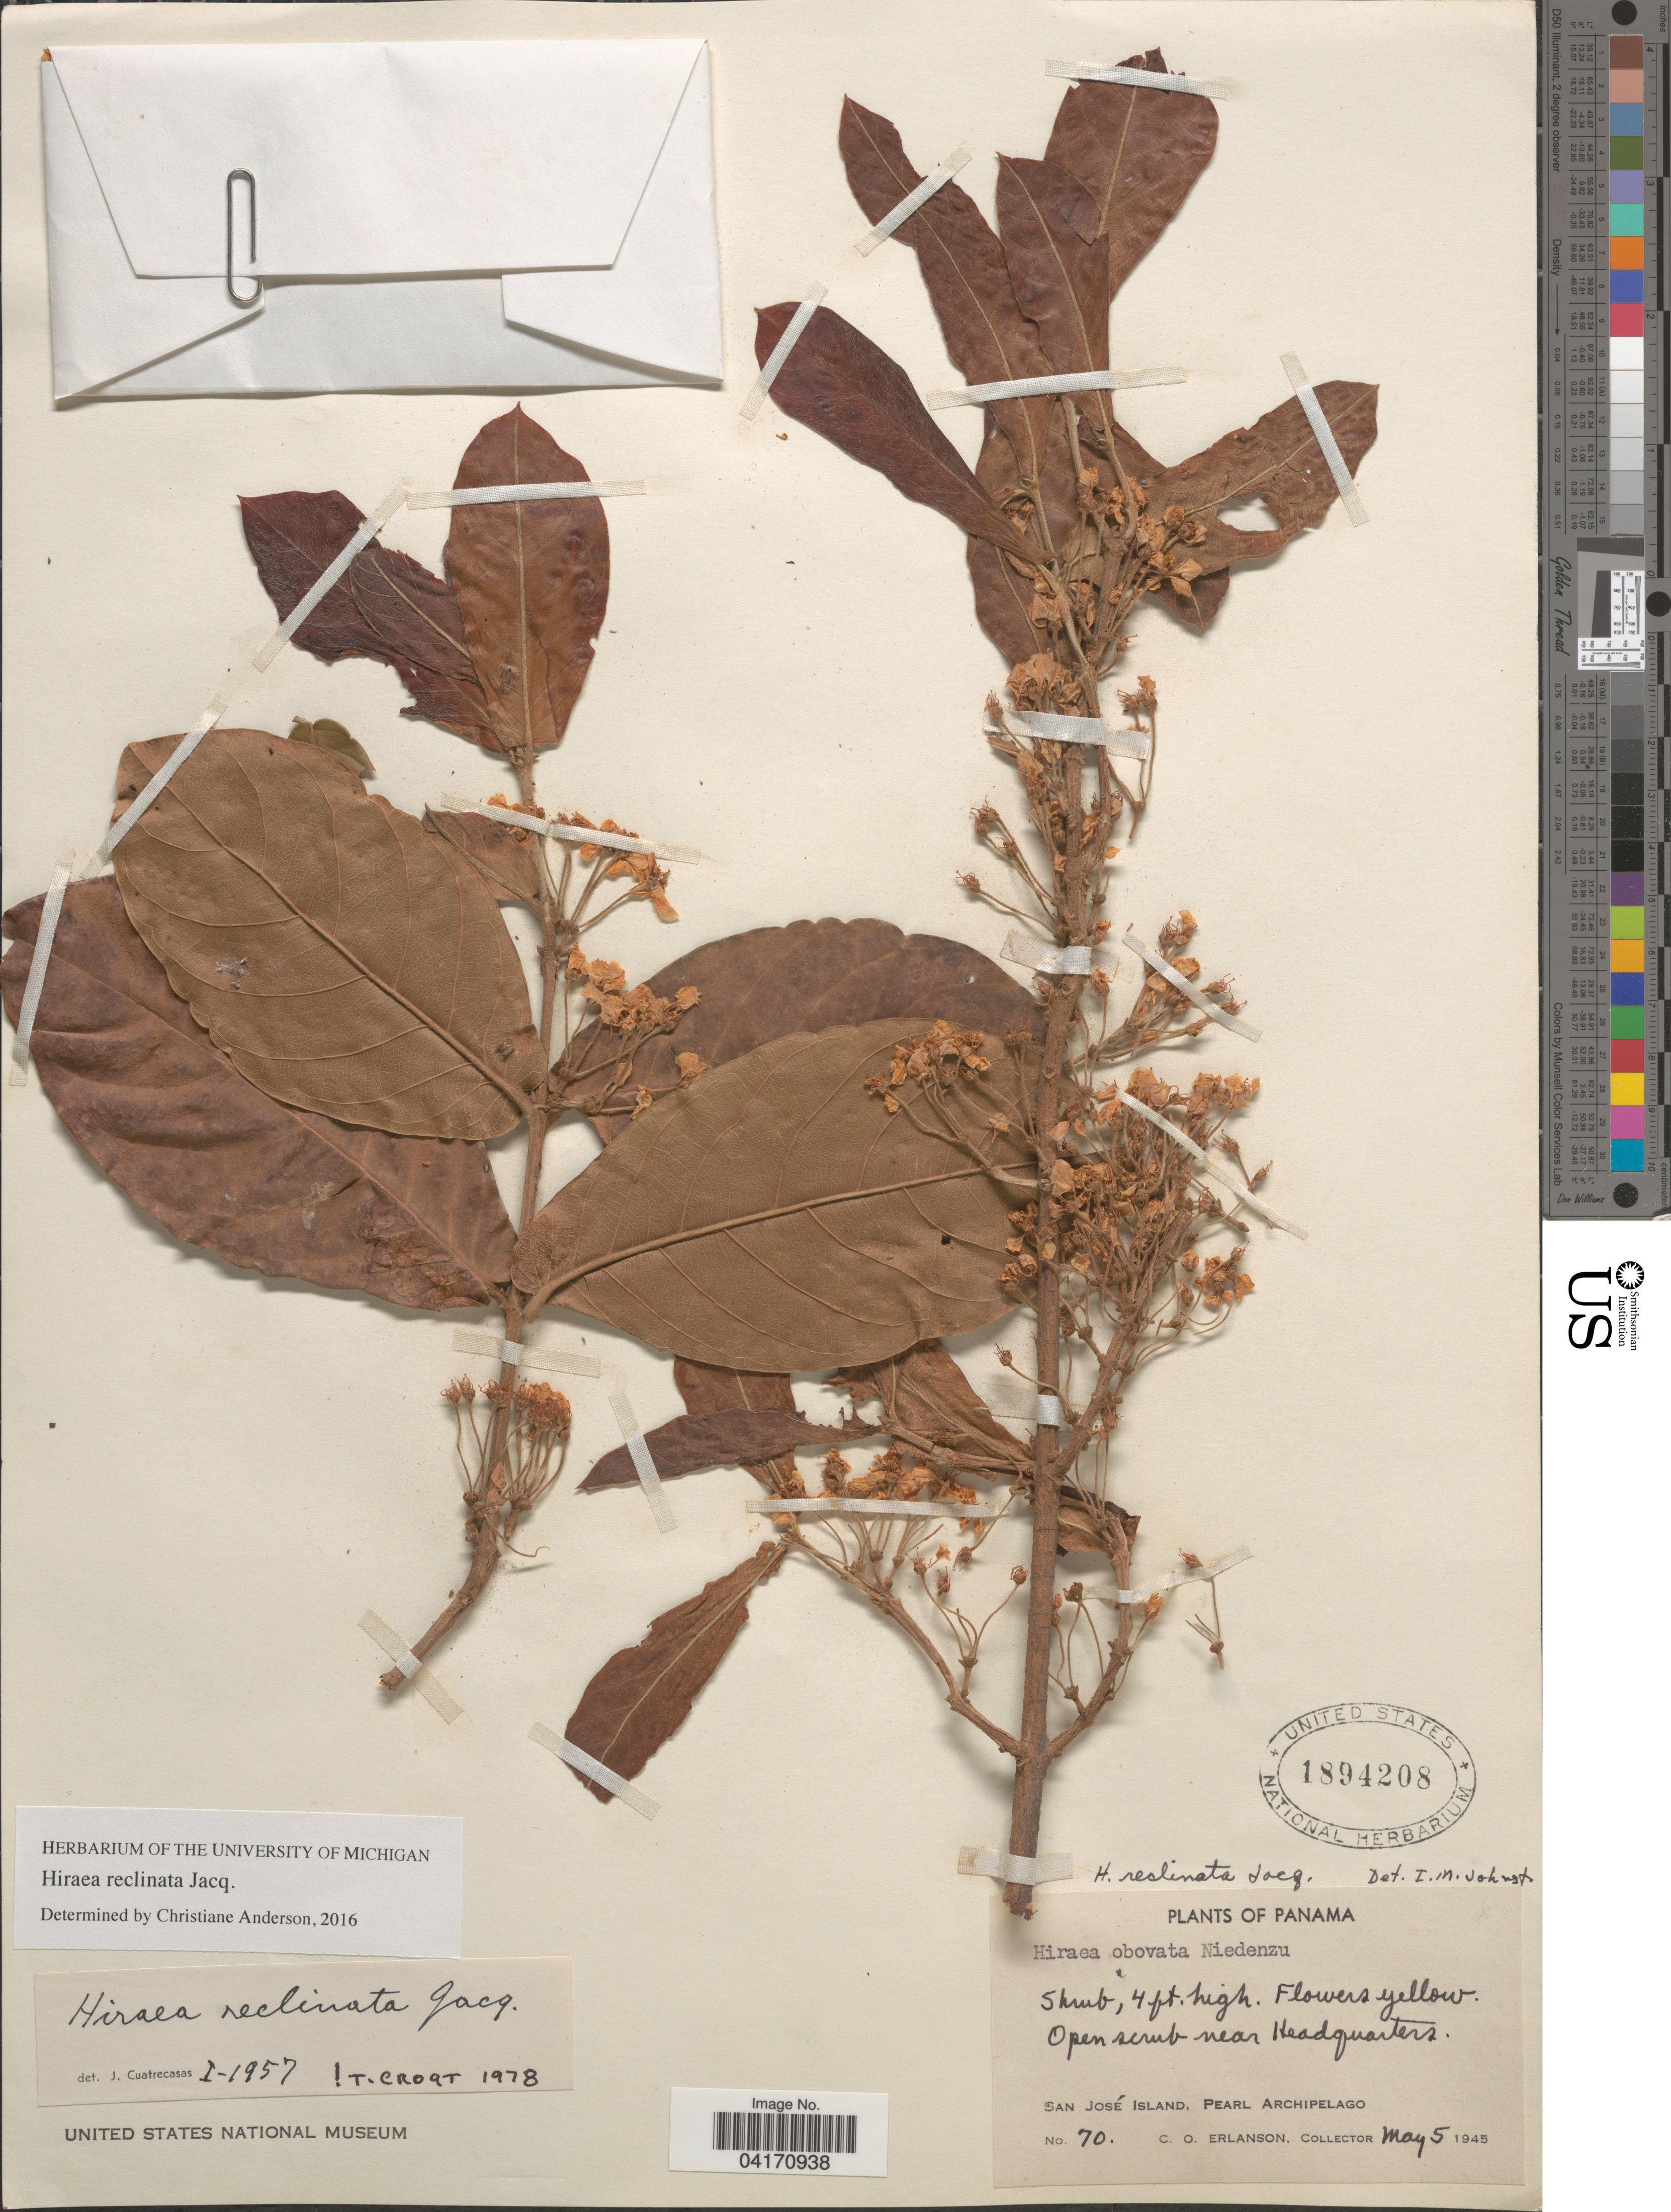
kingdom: Plantae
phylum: Tracheophyta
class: Magnoliopsida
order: Malpighiales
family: Malpighiaceae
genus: Hiraea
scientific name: Hiraea reclinata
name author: Jacq.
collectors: C. O. Erlanson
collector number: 70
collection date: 1945-05-05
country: Panama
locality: Open scrub near Headquarters. San José Island, Pearl Archipelago.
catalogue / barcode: US 1894208